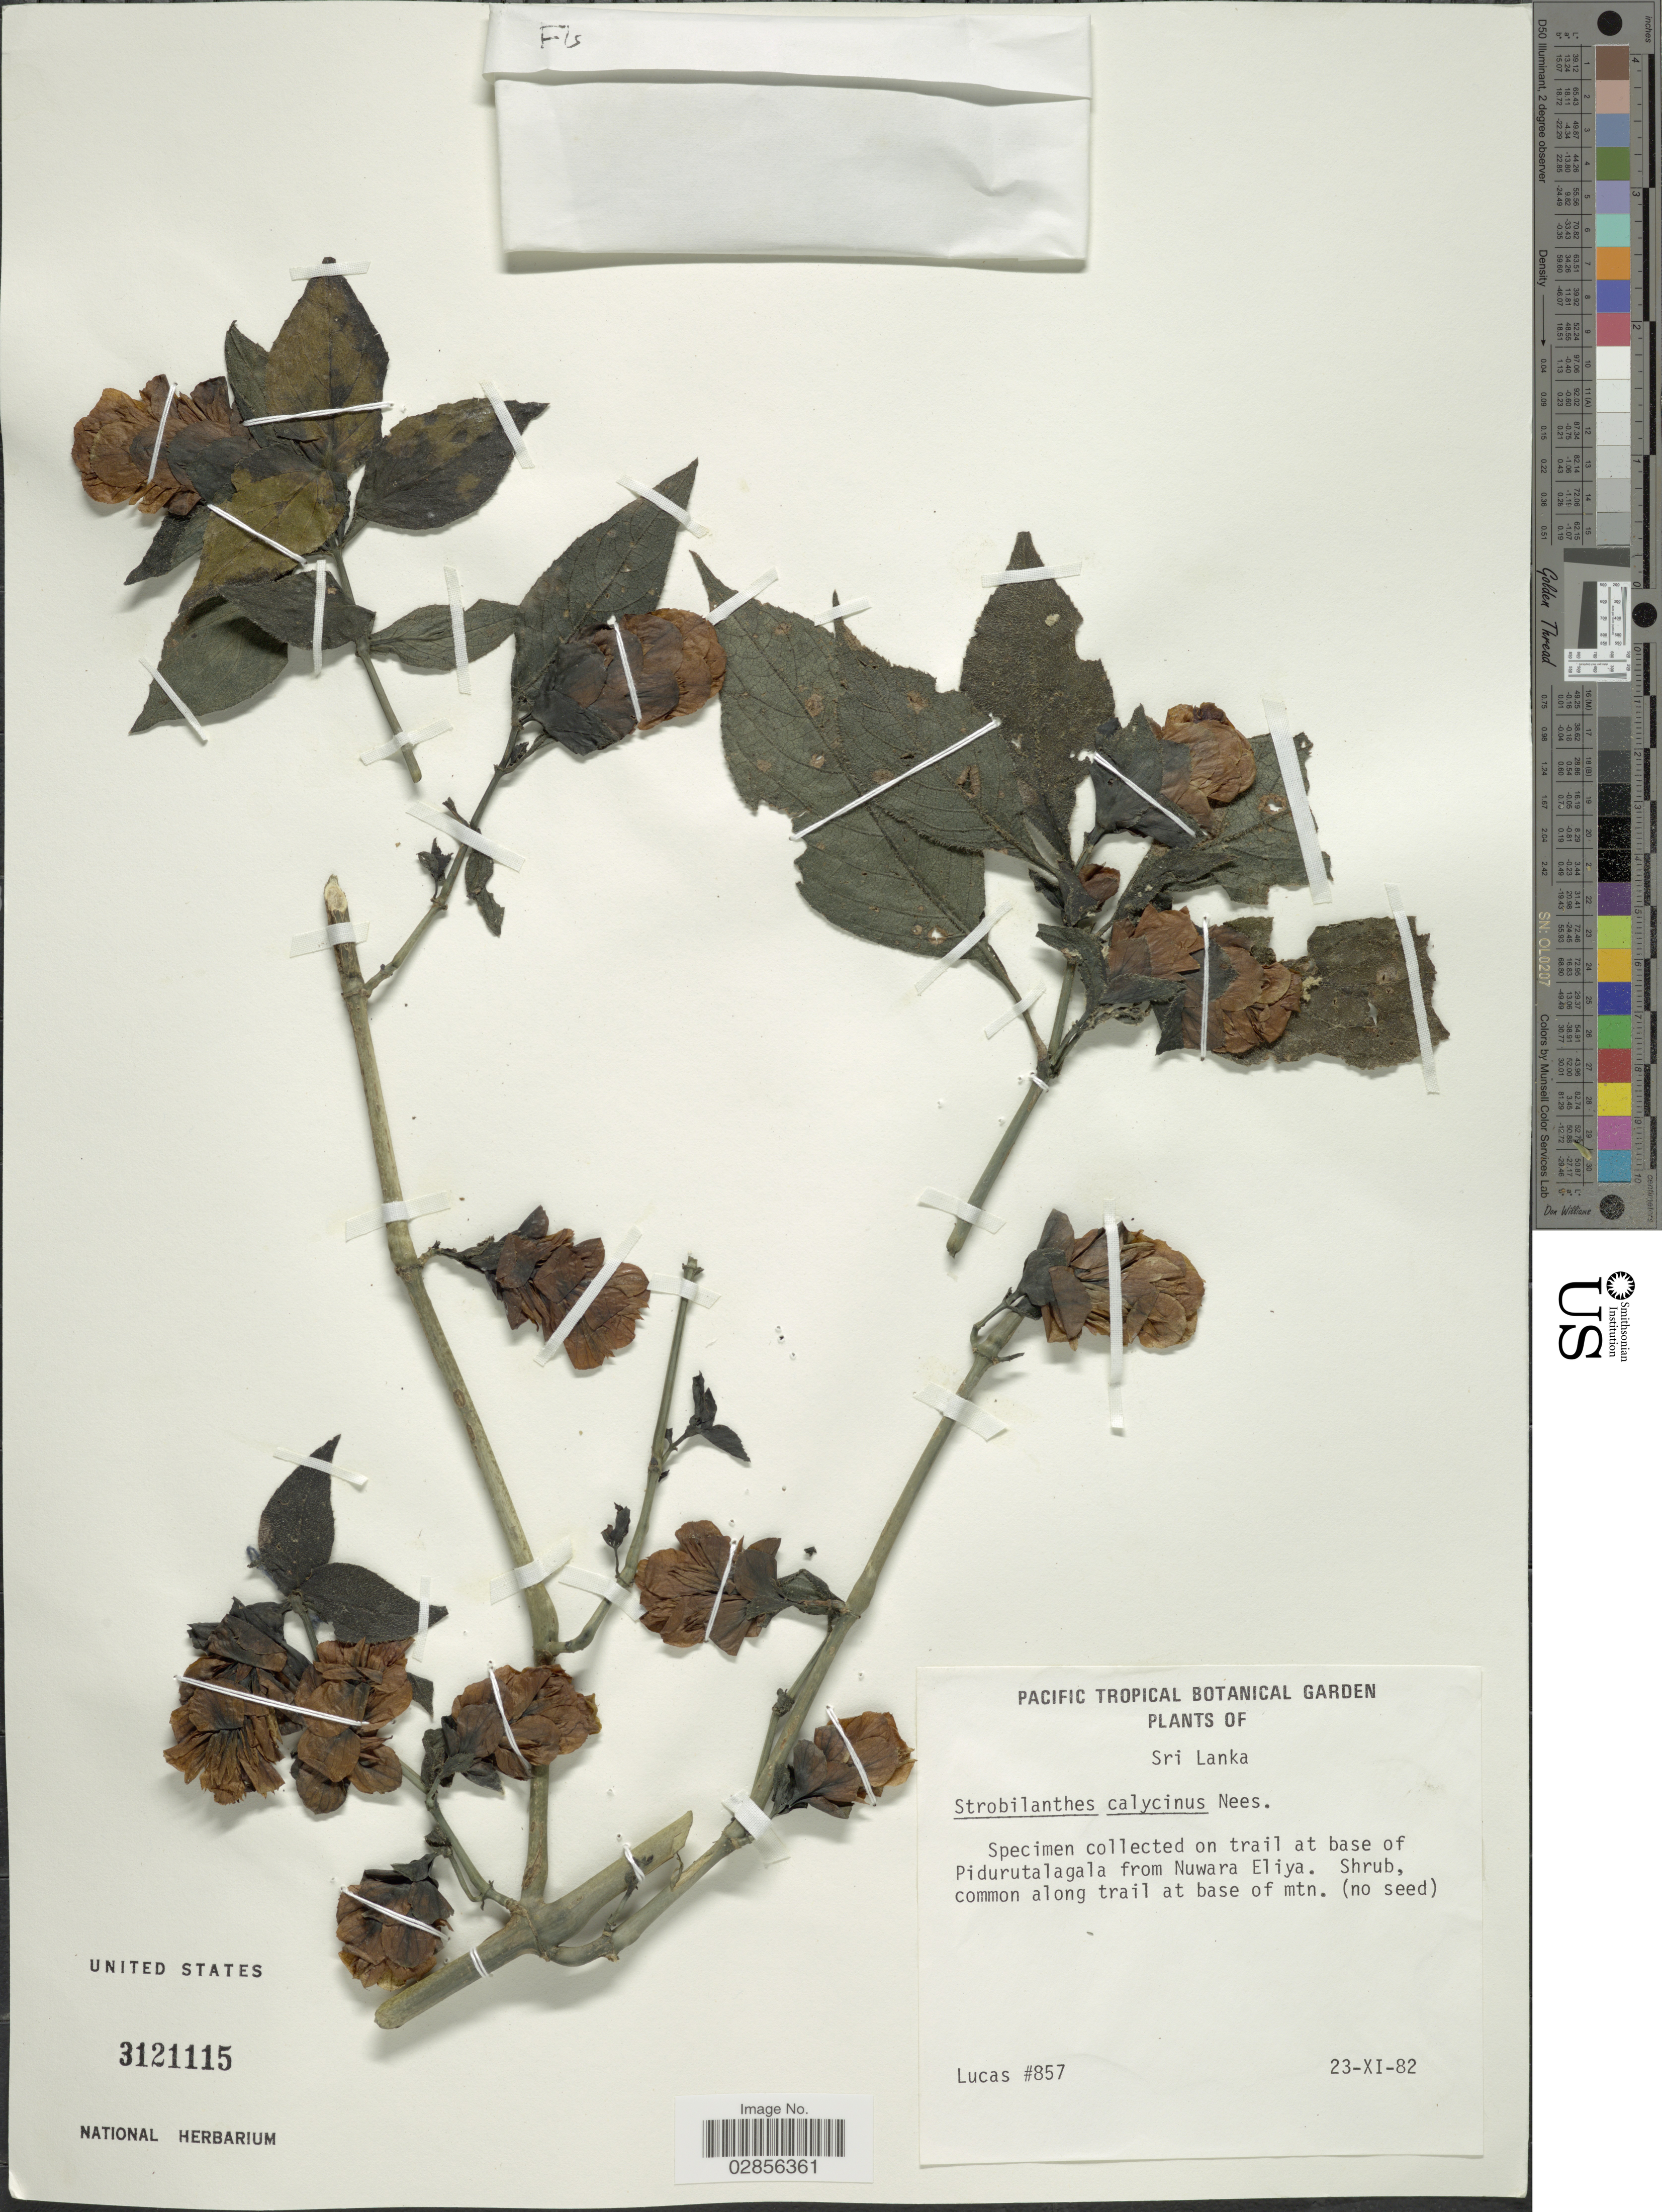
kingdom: Plantae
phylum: Tracheophyta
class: Magnoliopsida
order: Lamiales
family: Acanthaceae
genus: Strobilanthes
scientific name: Strobilanthes calycina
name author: Nees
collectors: Lucas, --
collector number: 857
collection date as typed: Transcribed d/m/y: 23/11/82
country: Sri Lanka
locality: On trail at base of Pidurutalagala from Nuwara Eliya.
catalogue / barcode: US 3121115